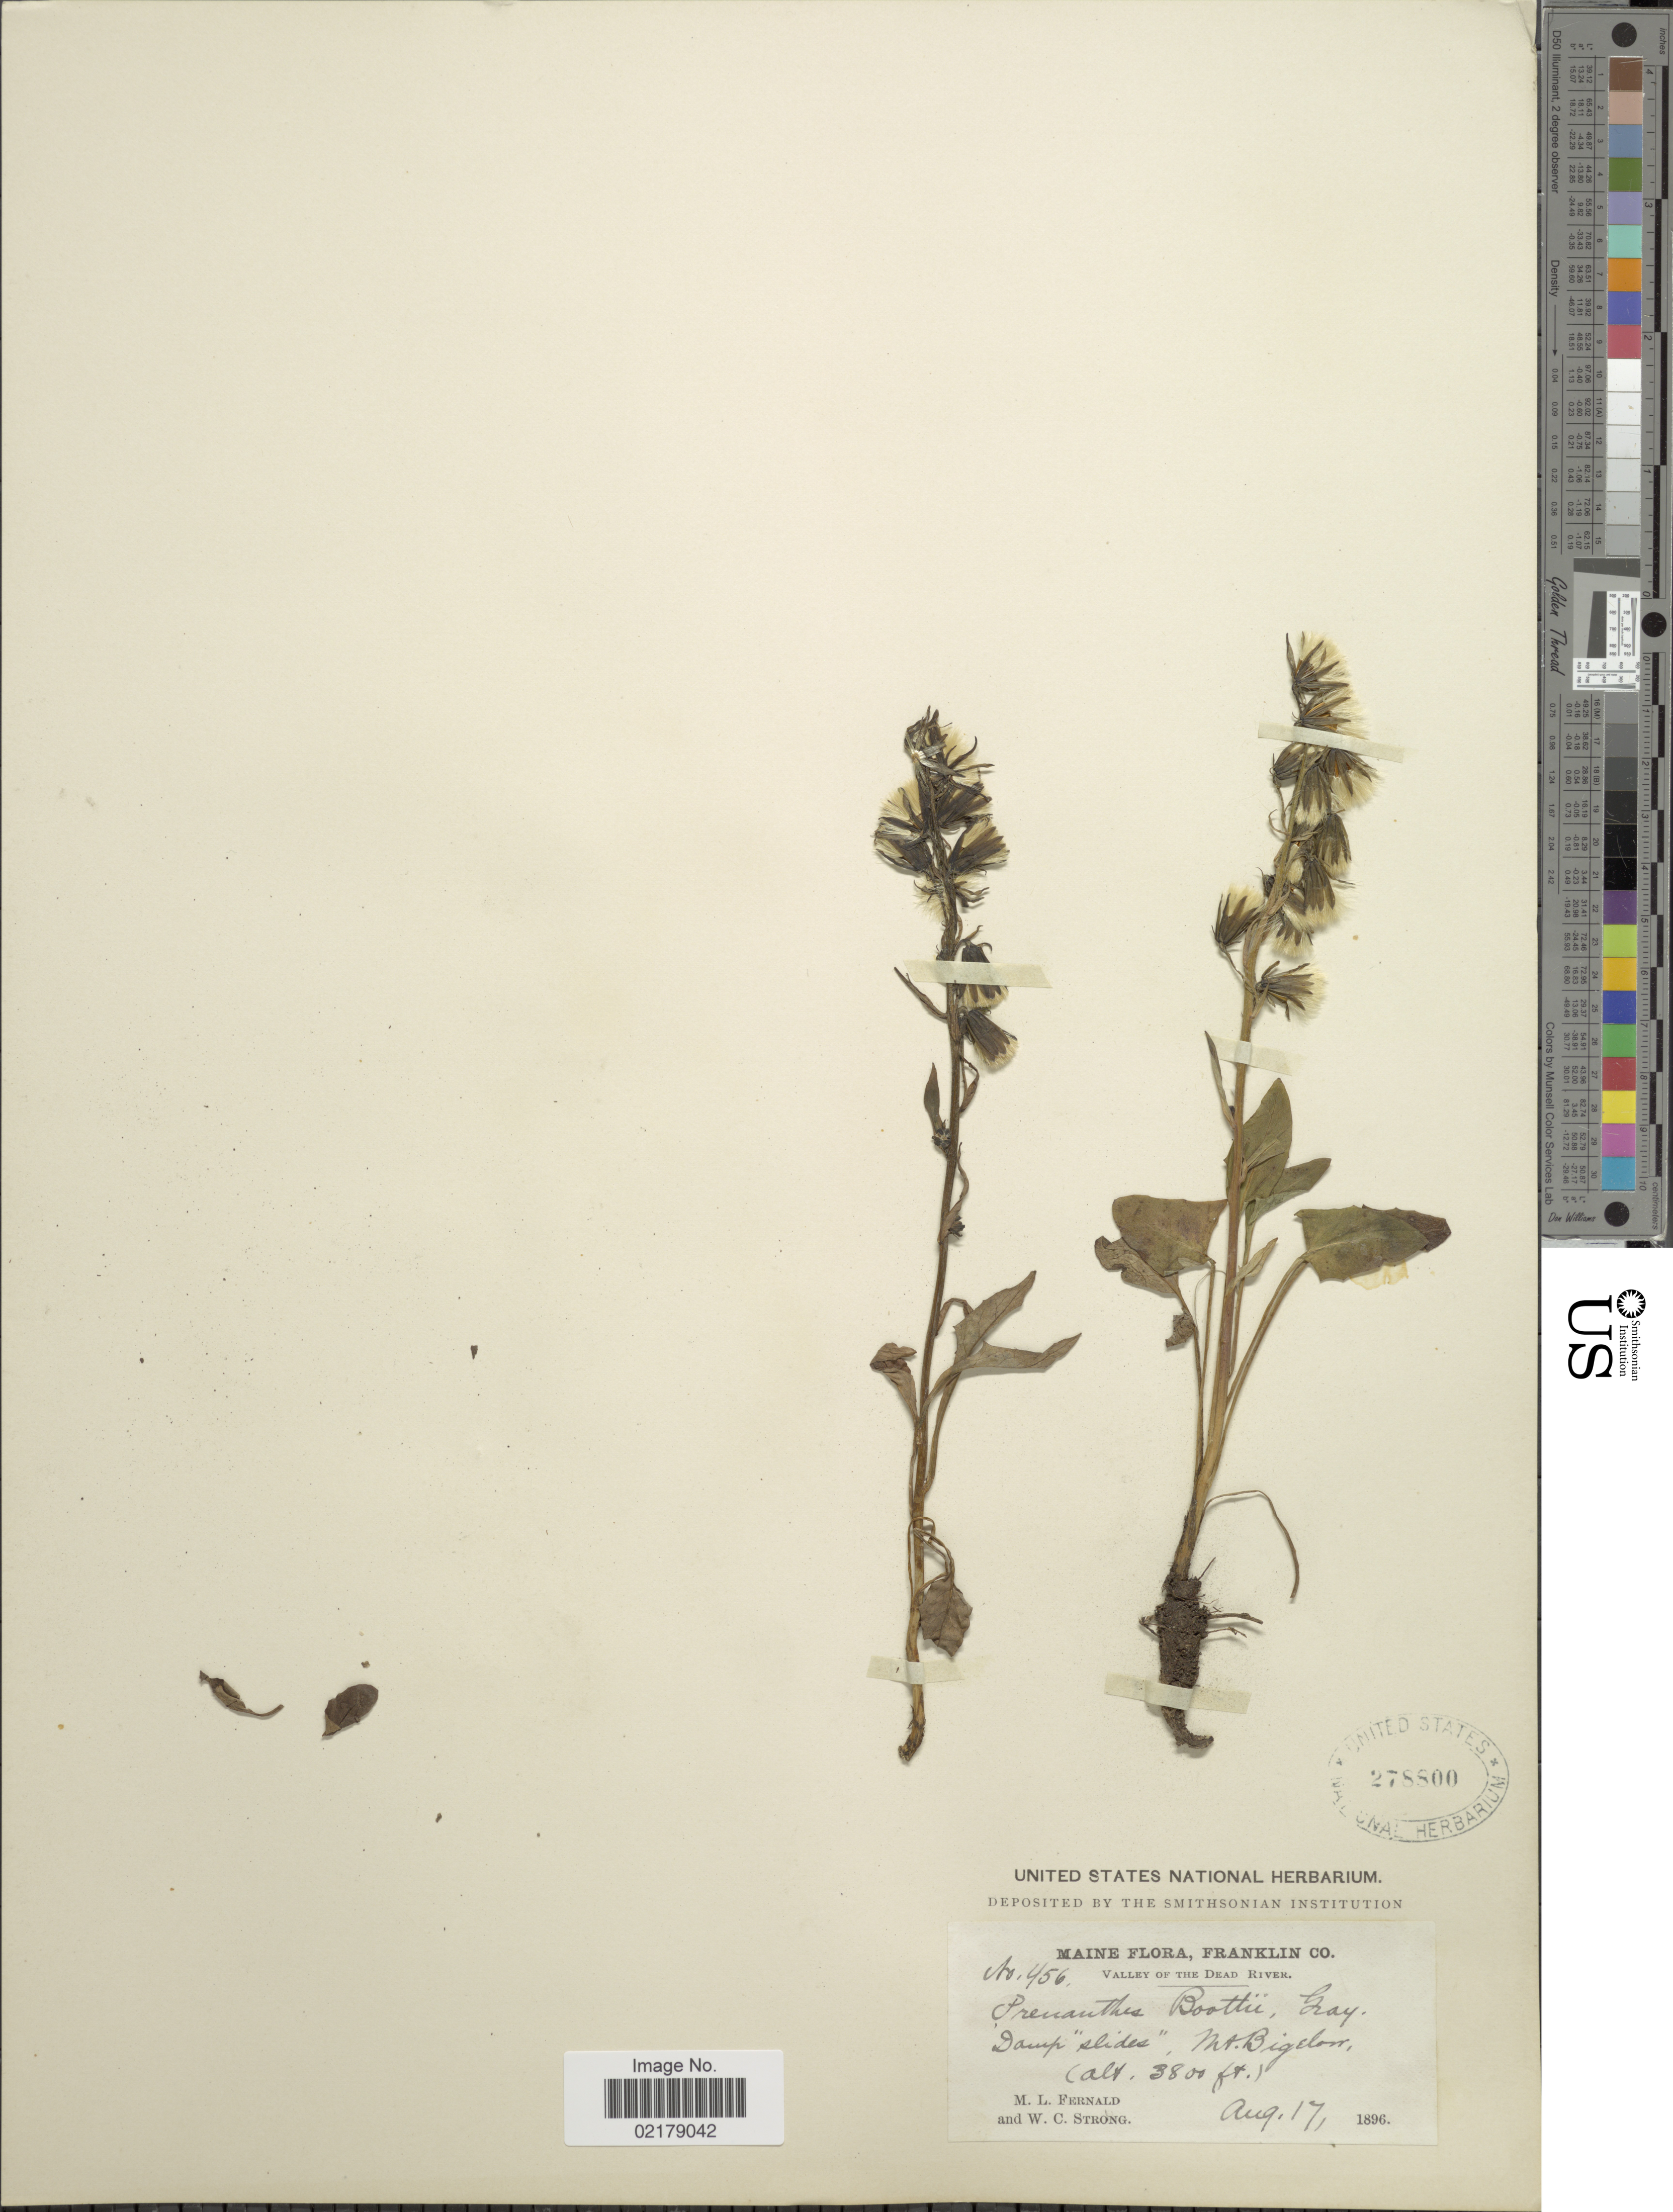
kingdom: Plantae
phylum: Tracheophyta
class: Magnoliopsida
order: Asterales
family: Asteraceae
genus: Prenanthes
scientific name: Prenanthes boottii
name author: (DC.) A. Gray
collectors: M. L. Fernald & W. C. Strong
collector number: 456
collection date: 1896-08-17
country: United States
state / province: Maine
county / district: Franklin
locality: Franklin Co, Valley of the Dead River, Damp 'slides', Mt Bigelow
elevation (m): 1158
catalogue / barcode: US 278800